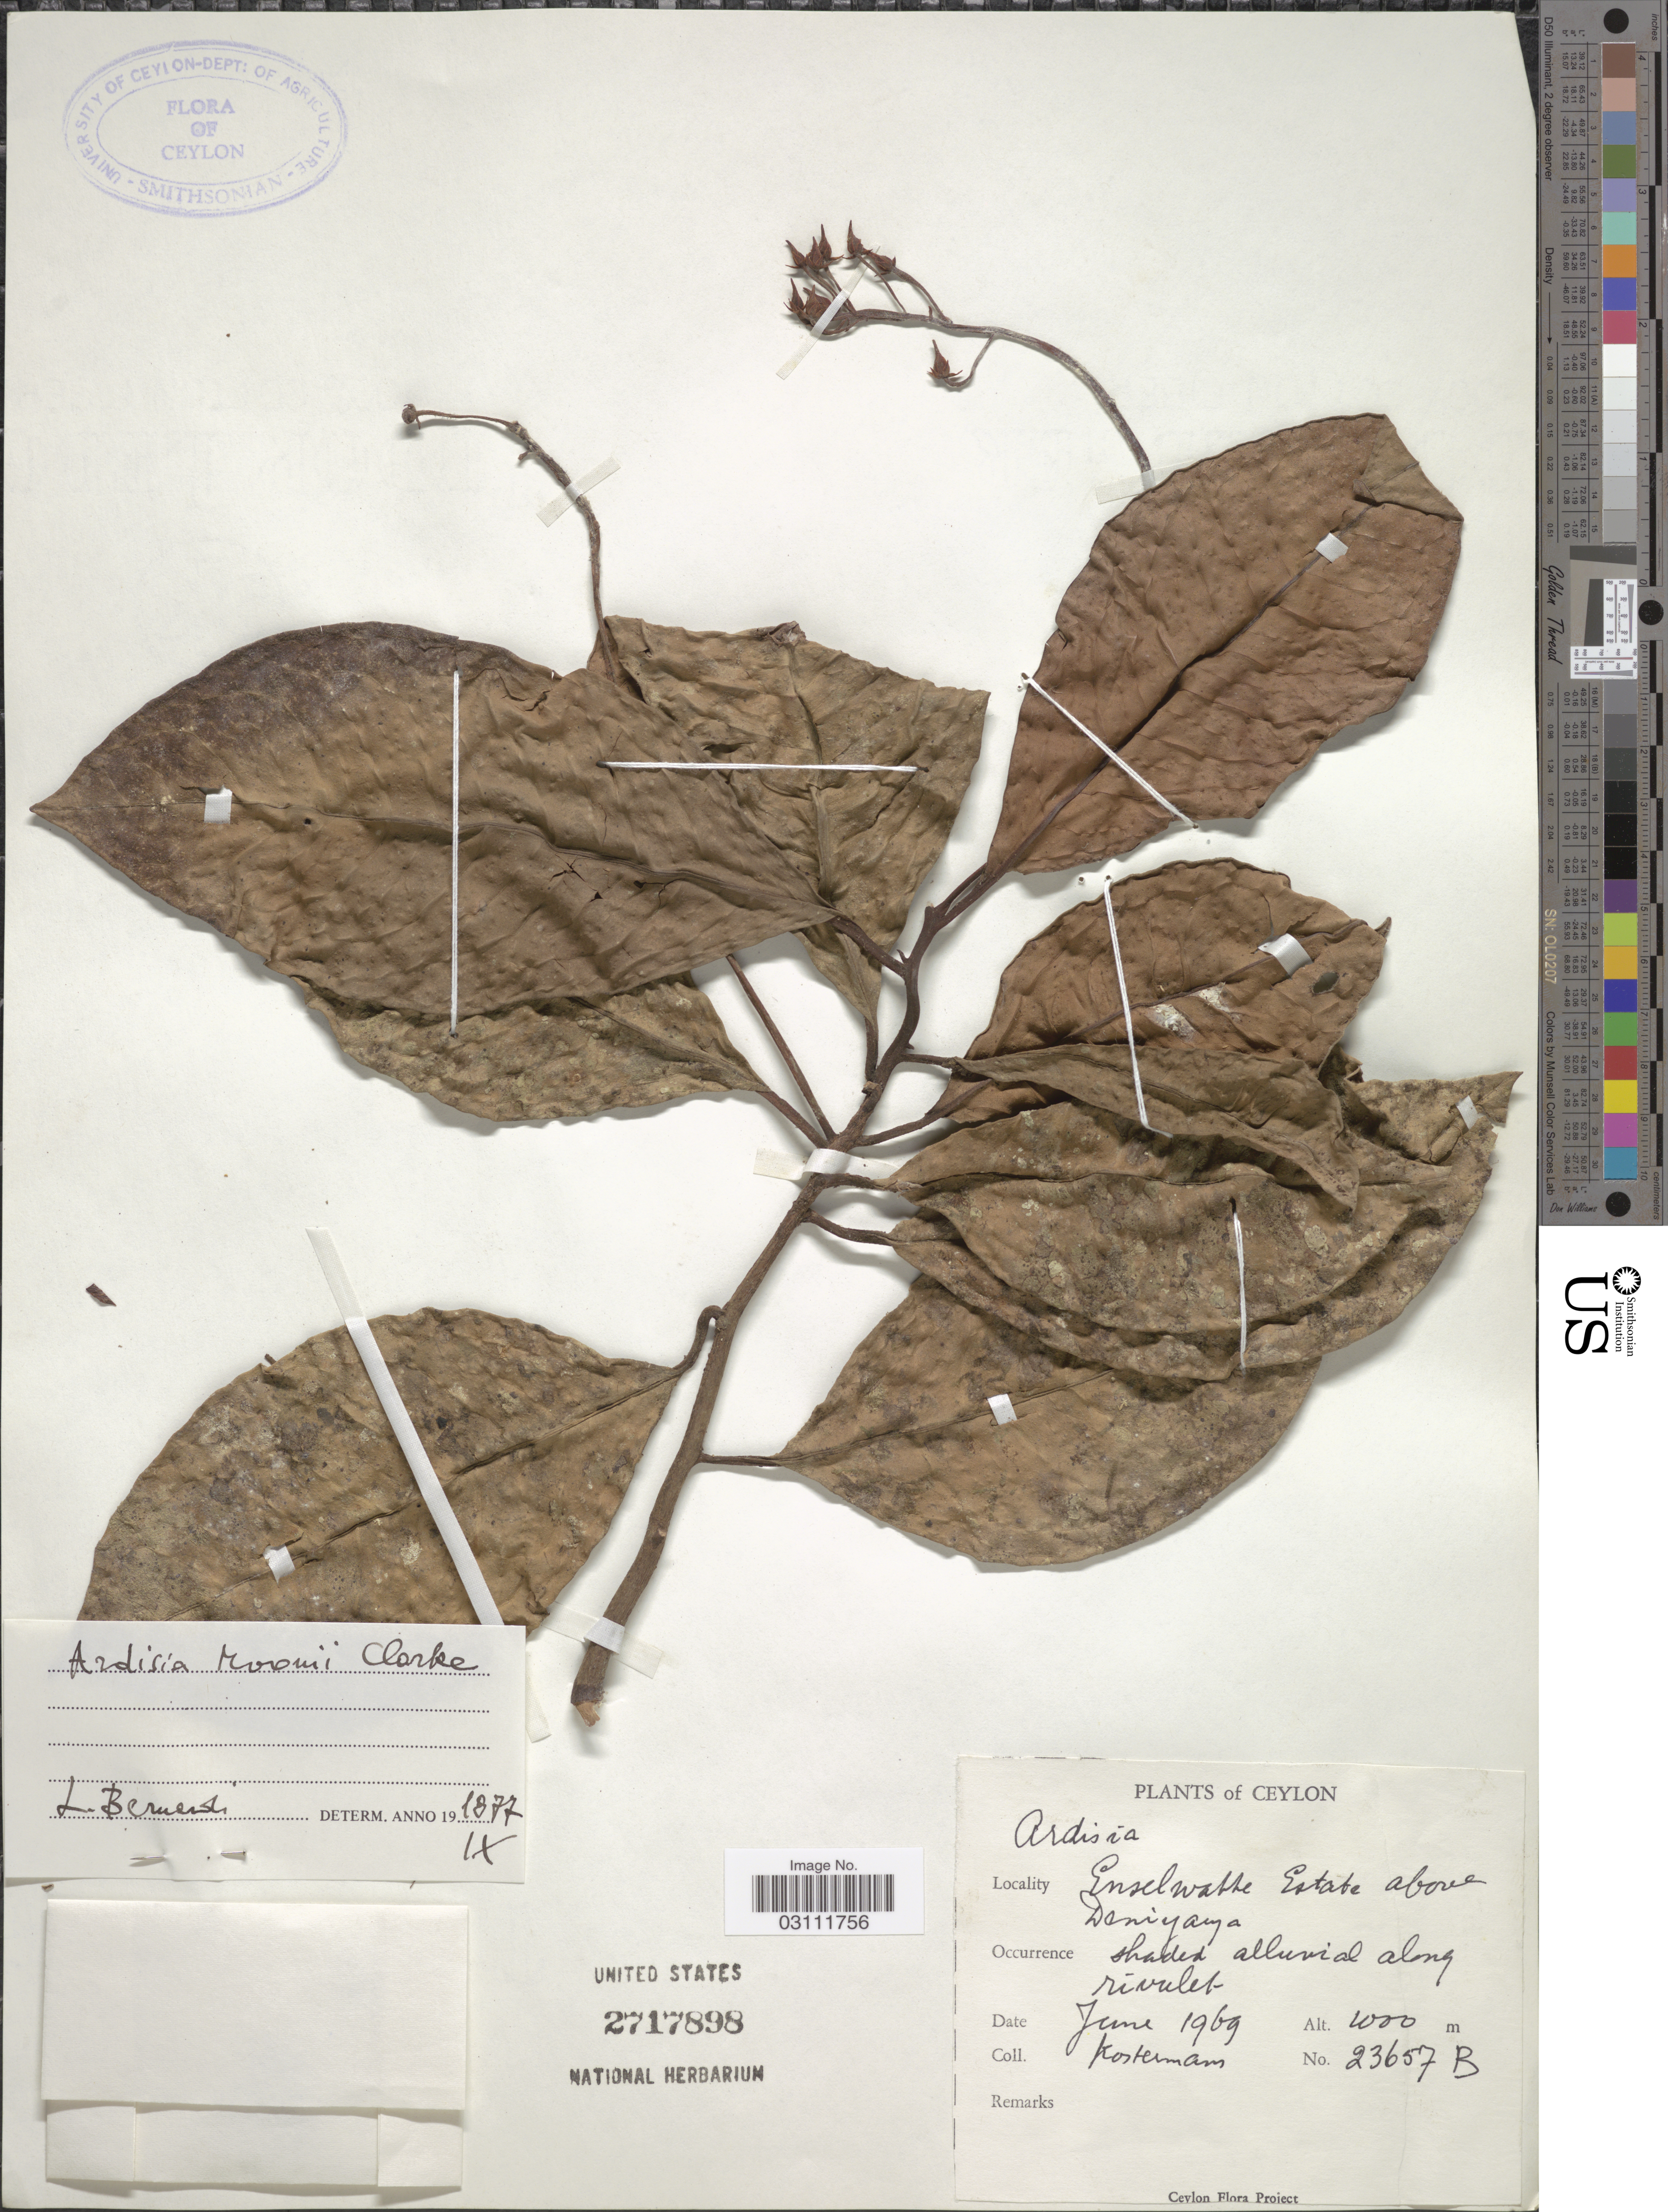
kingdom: Plantae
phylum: Tracheophyta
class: Magnoliopsida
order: Ericales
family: Primulaceae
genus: Ardisia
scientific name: Ardisia moonii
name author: C.B. Clarke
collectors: Kostermans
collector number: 23657B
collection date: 1969-06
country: Sri Lanka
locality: Ceylon, Enselwatte Estate above Deniyanga.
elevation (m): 1000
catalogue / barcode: US 2717898